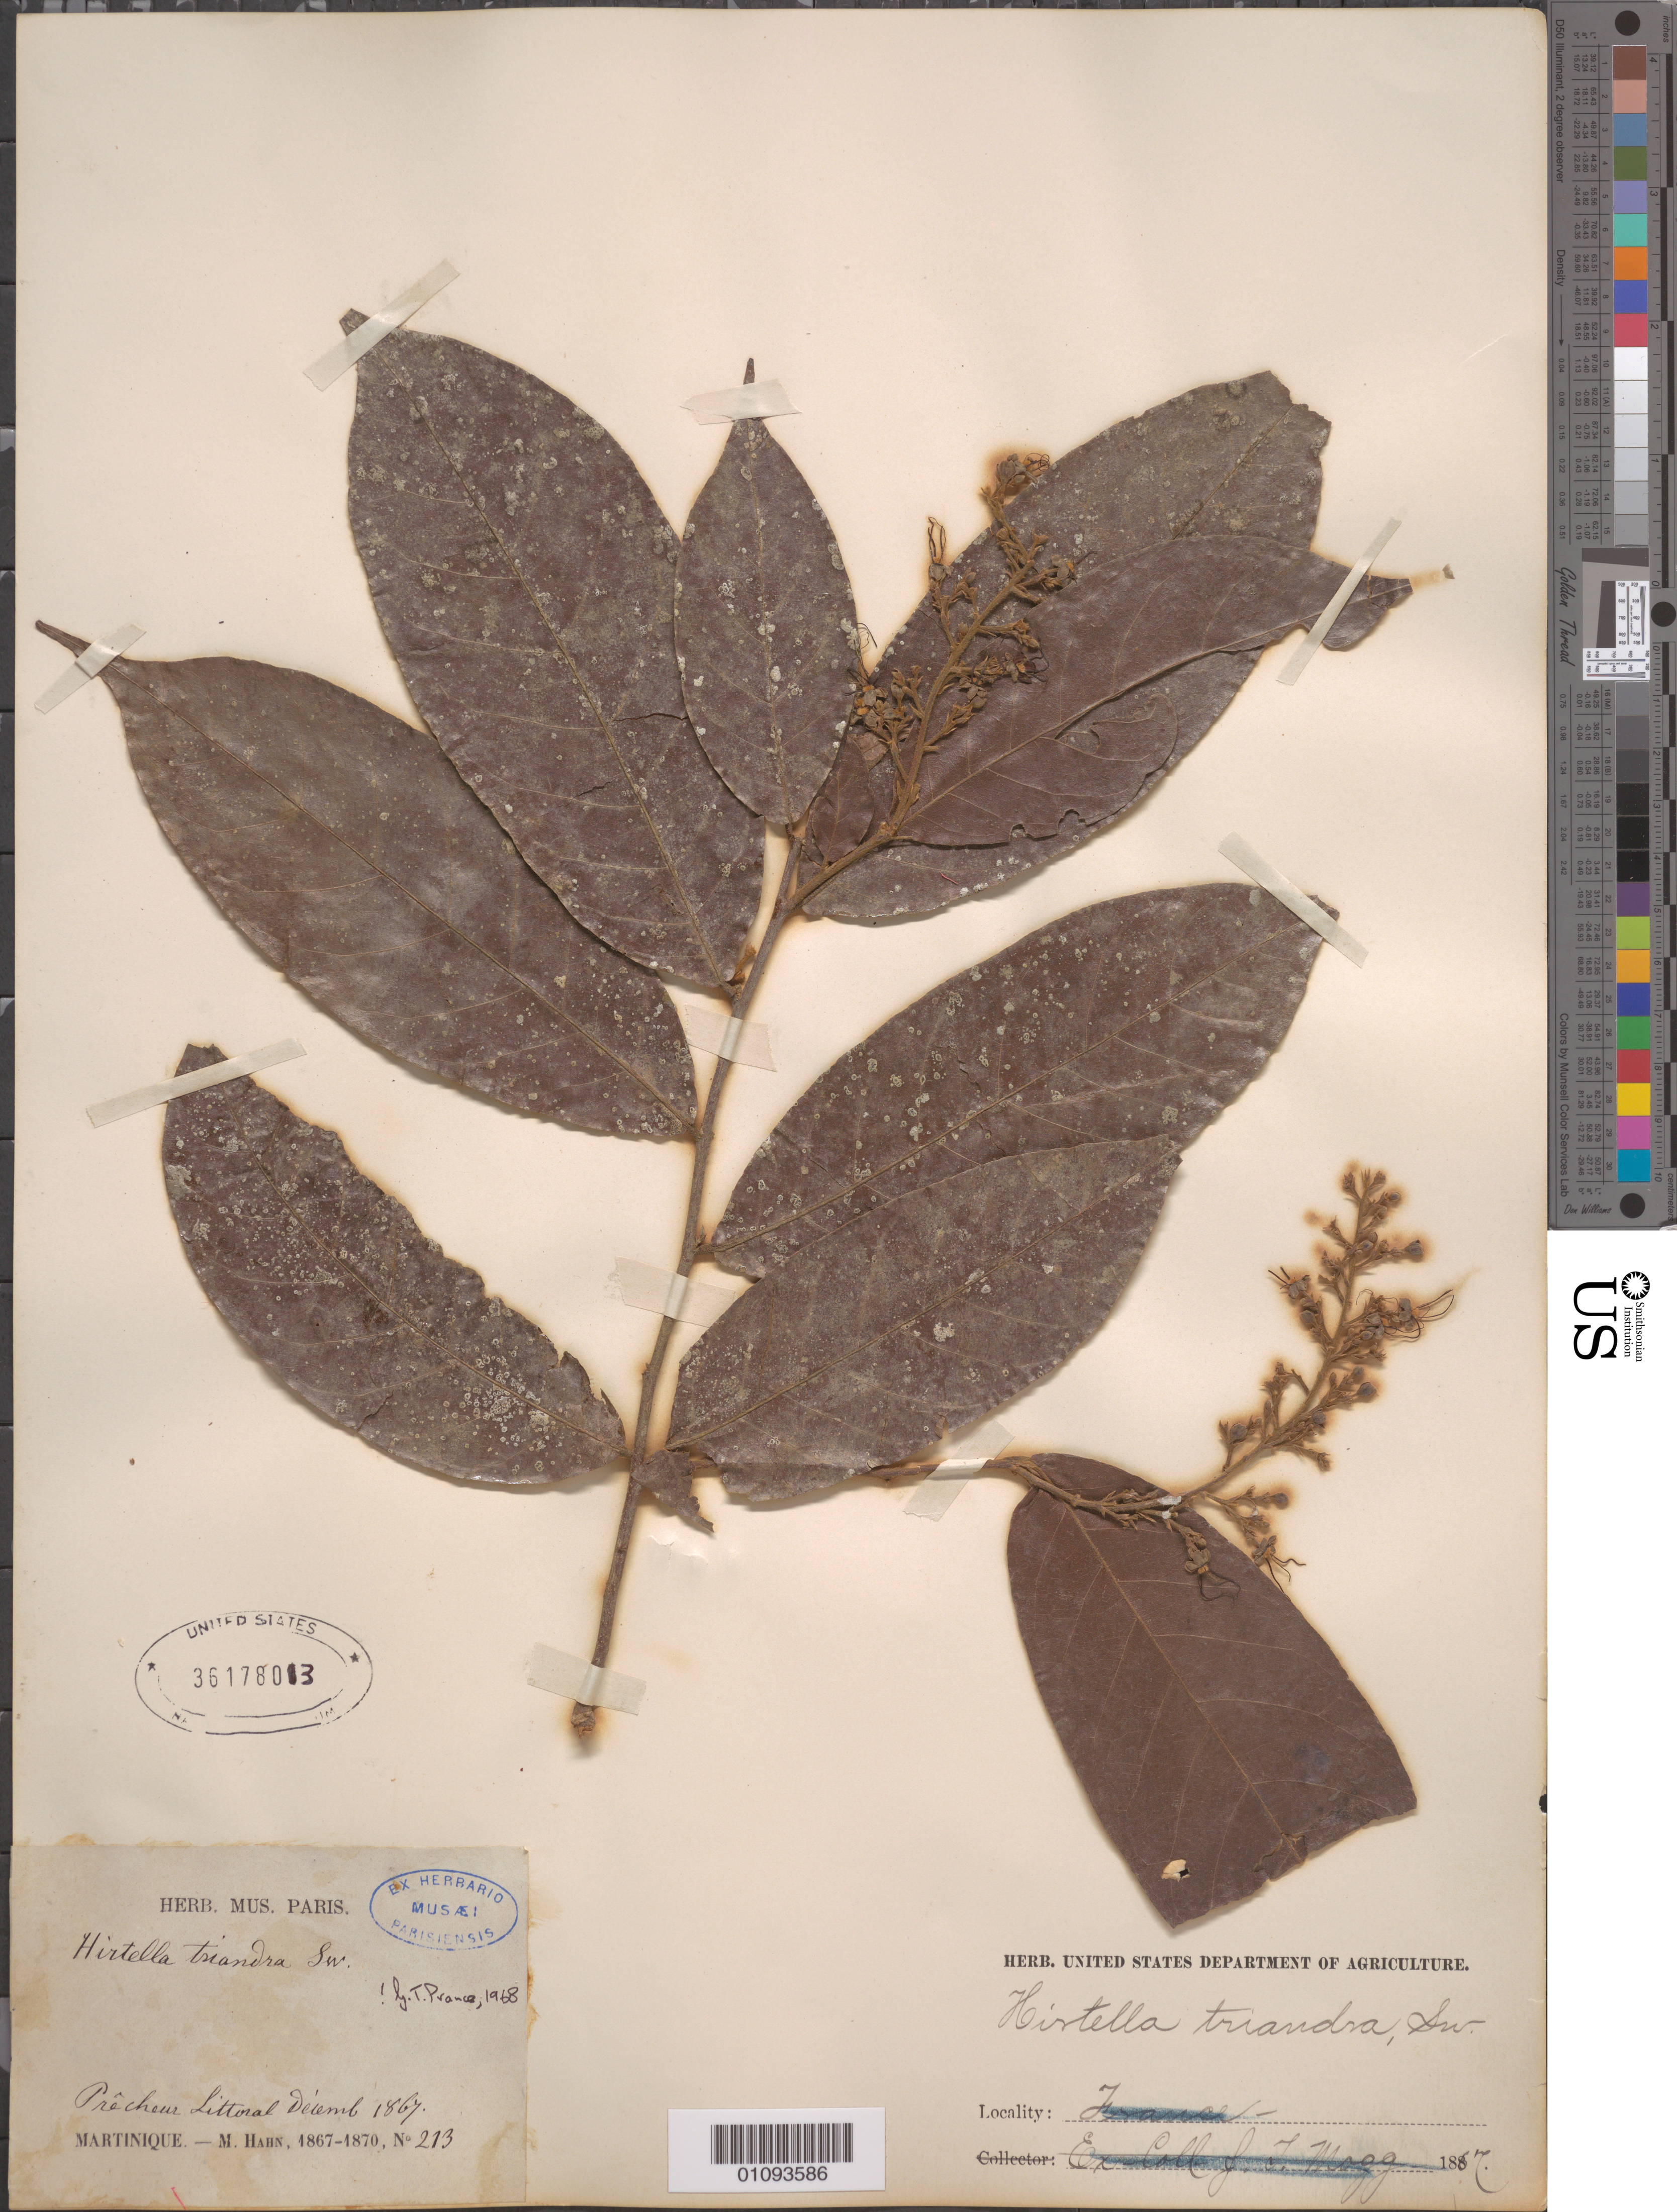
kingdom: Plantae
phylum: Tracheophyta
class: Magnoliopsida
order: Malpighiales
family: Chrysobalanaceae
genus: Hirtella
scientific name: Hirtella triandra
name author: Sw.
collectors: M. Hahn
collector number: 213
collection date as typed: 1867 to -- --- 1870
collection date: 1867/1870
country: Martinique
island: Martinique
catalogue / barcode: US 3617803